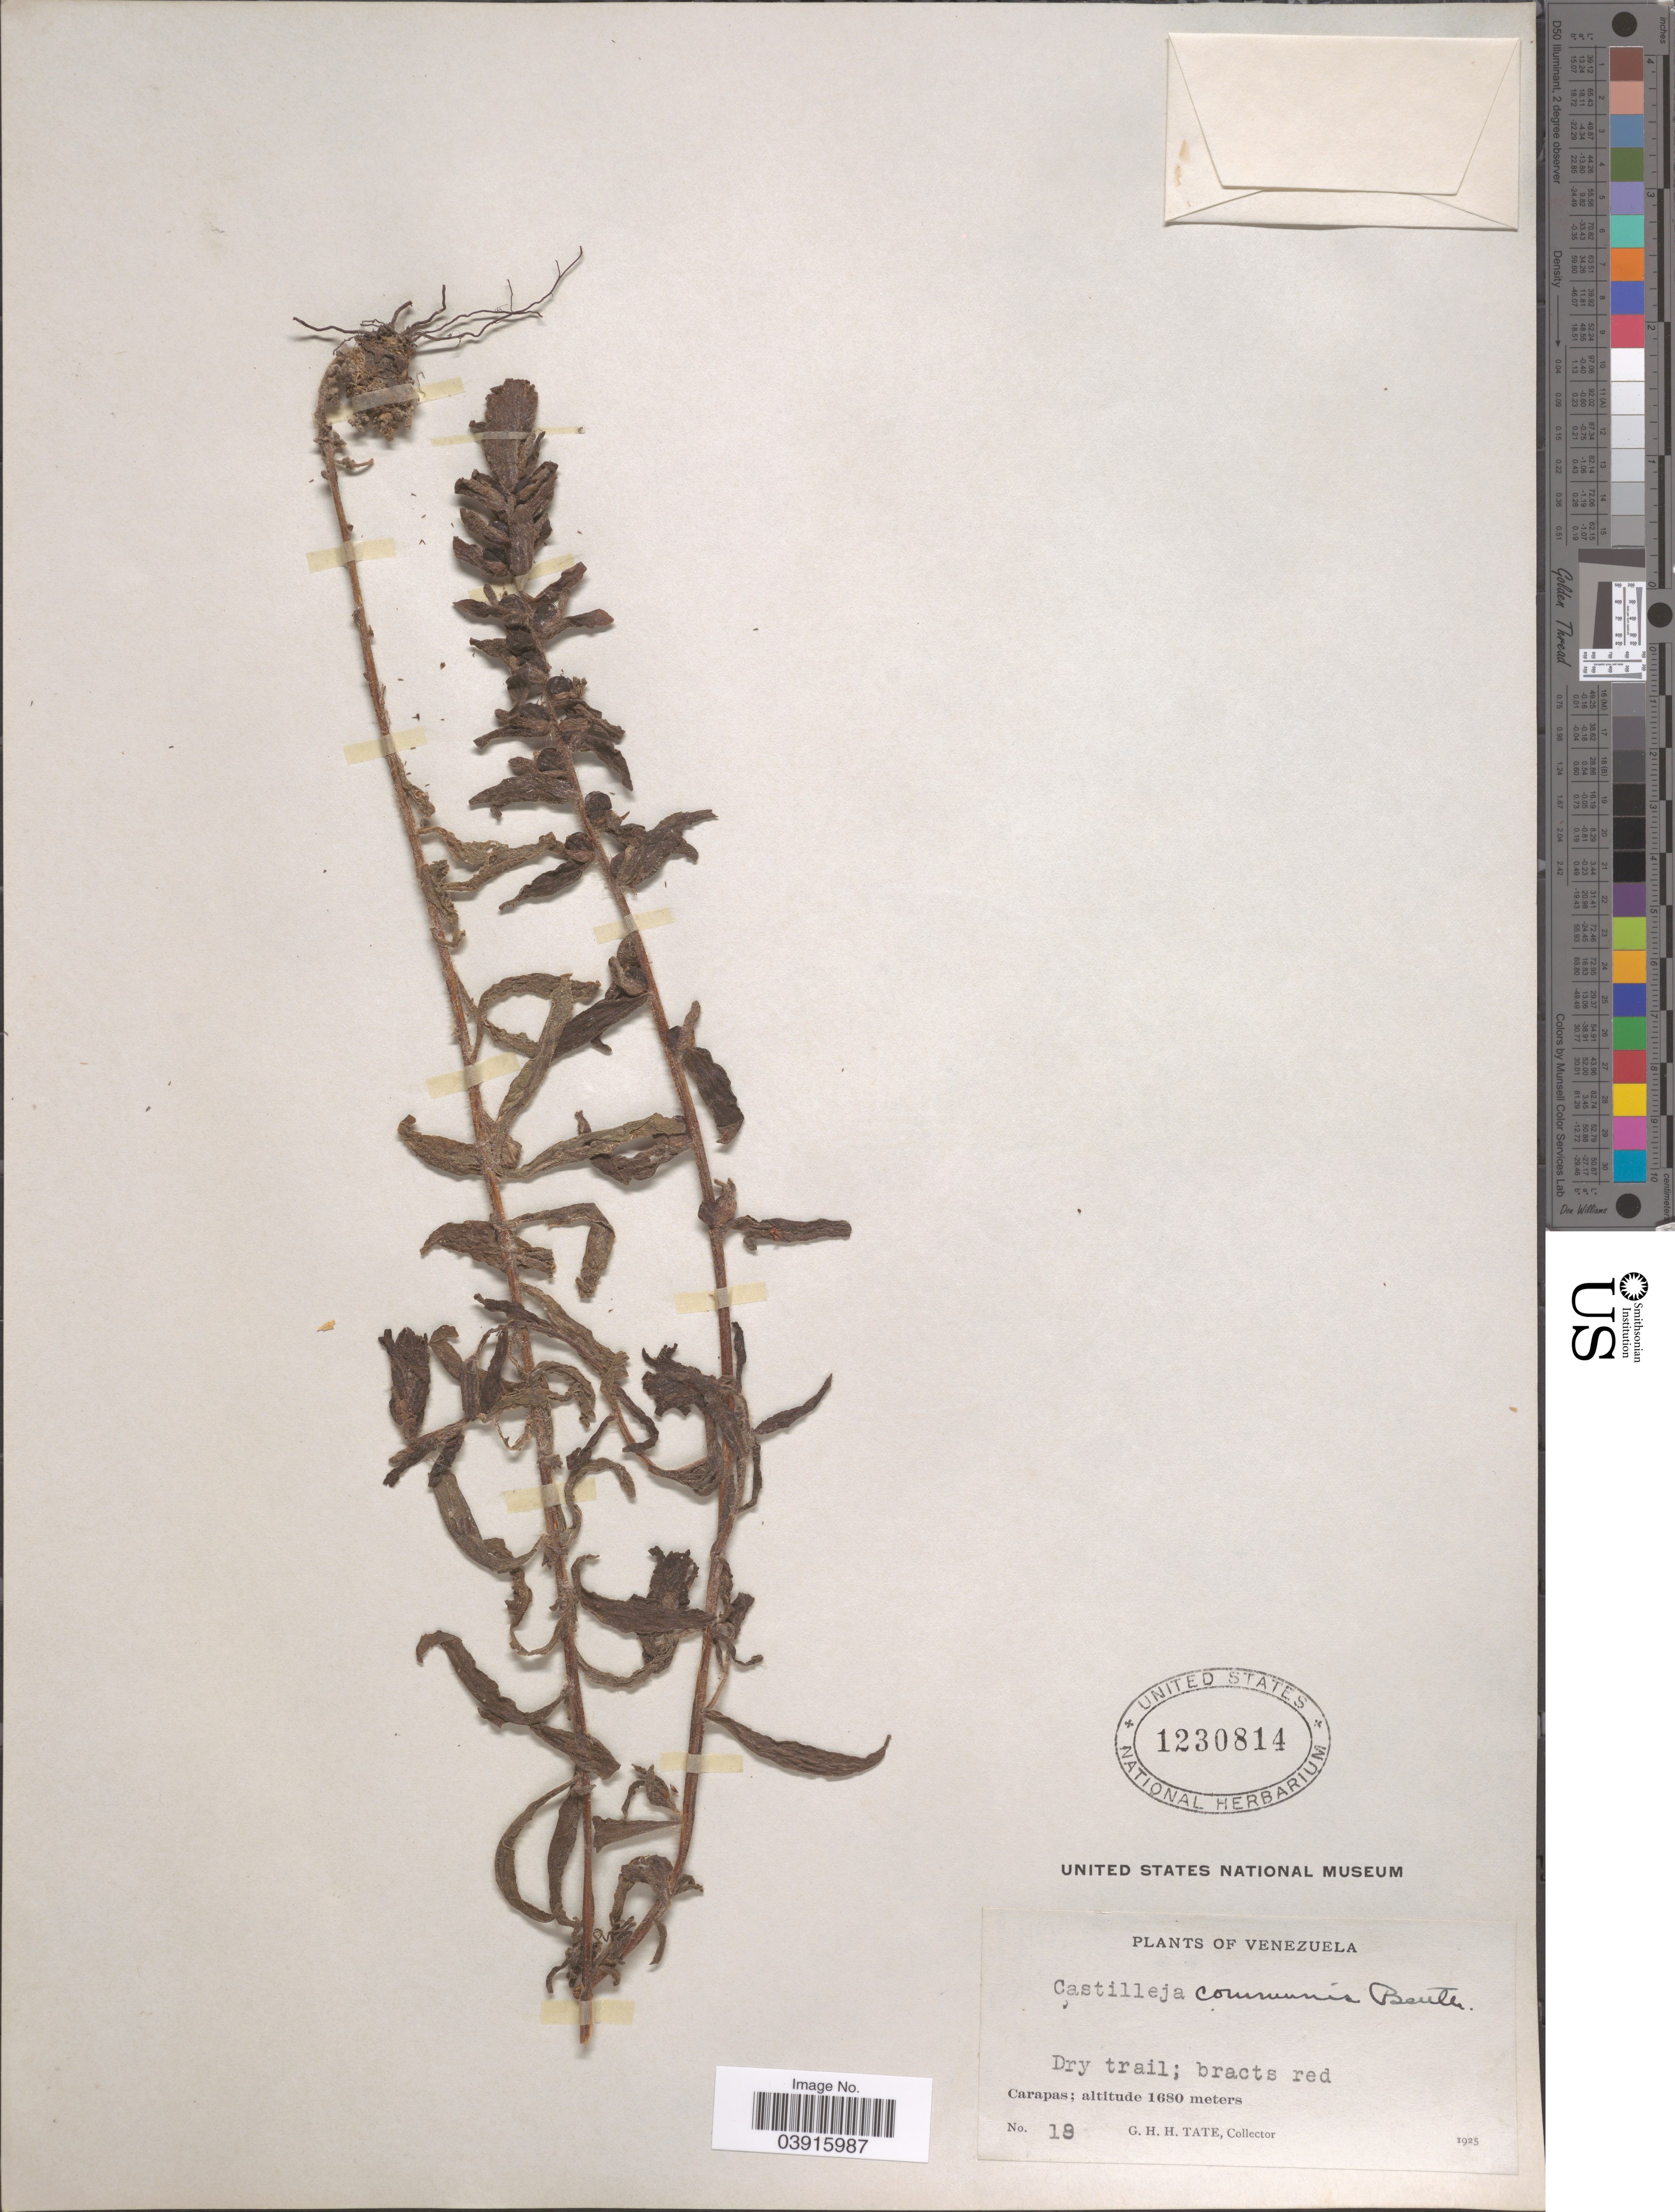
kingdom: Plantae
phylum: Tracheophyta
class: Magnoliopsida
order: Lamiales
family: Orobanchaceae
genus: Castilleja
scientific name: Castilleja communis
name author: Benth.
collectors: G. Tate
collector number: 18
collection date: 1925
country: Venezuela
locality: Carapas.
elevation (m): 1680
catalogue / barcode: US 1230814